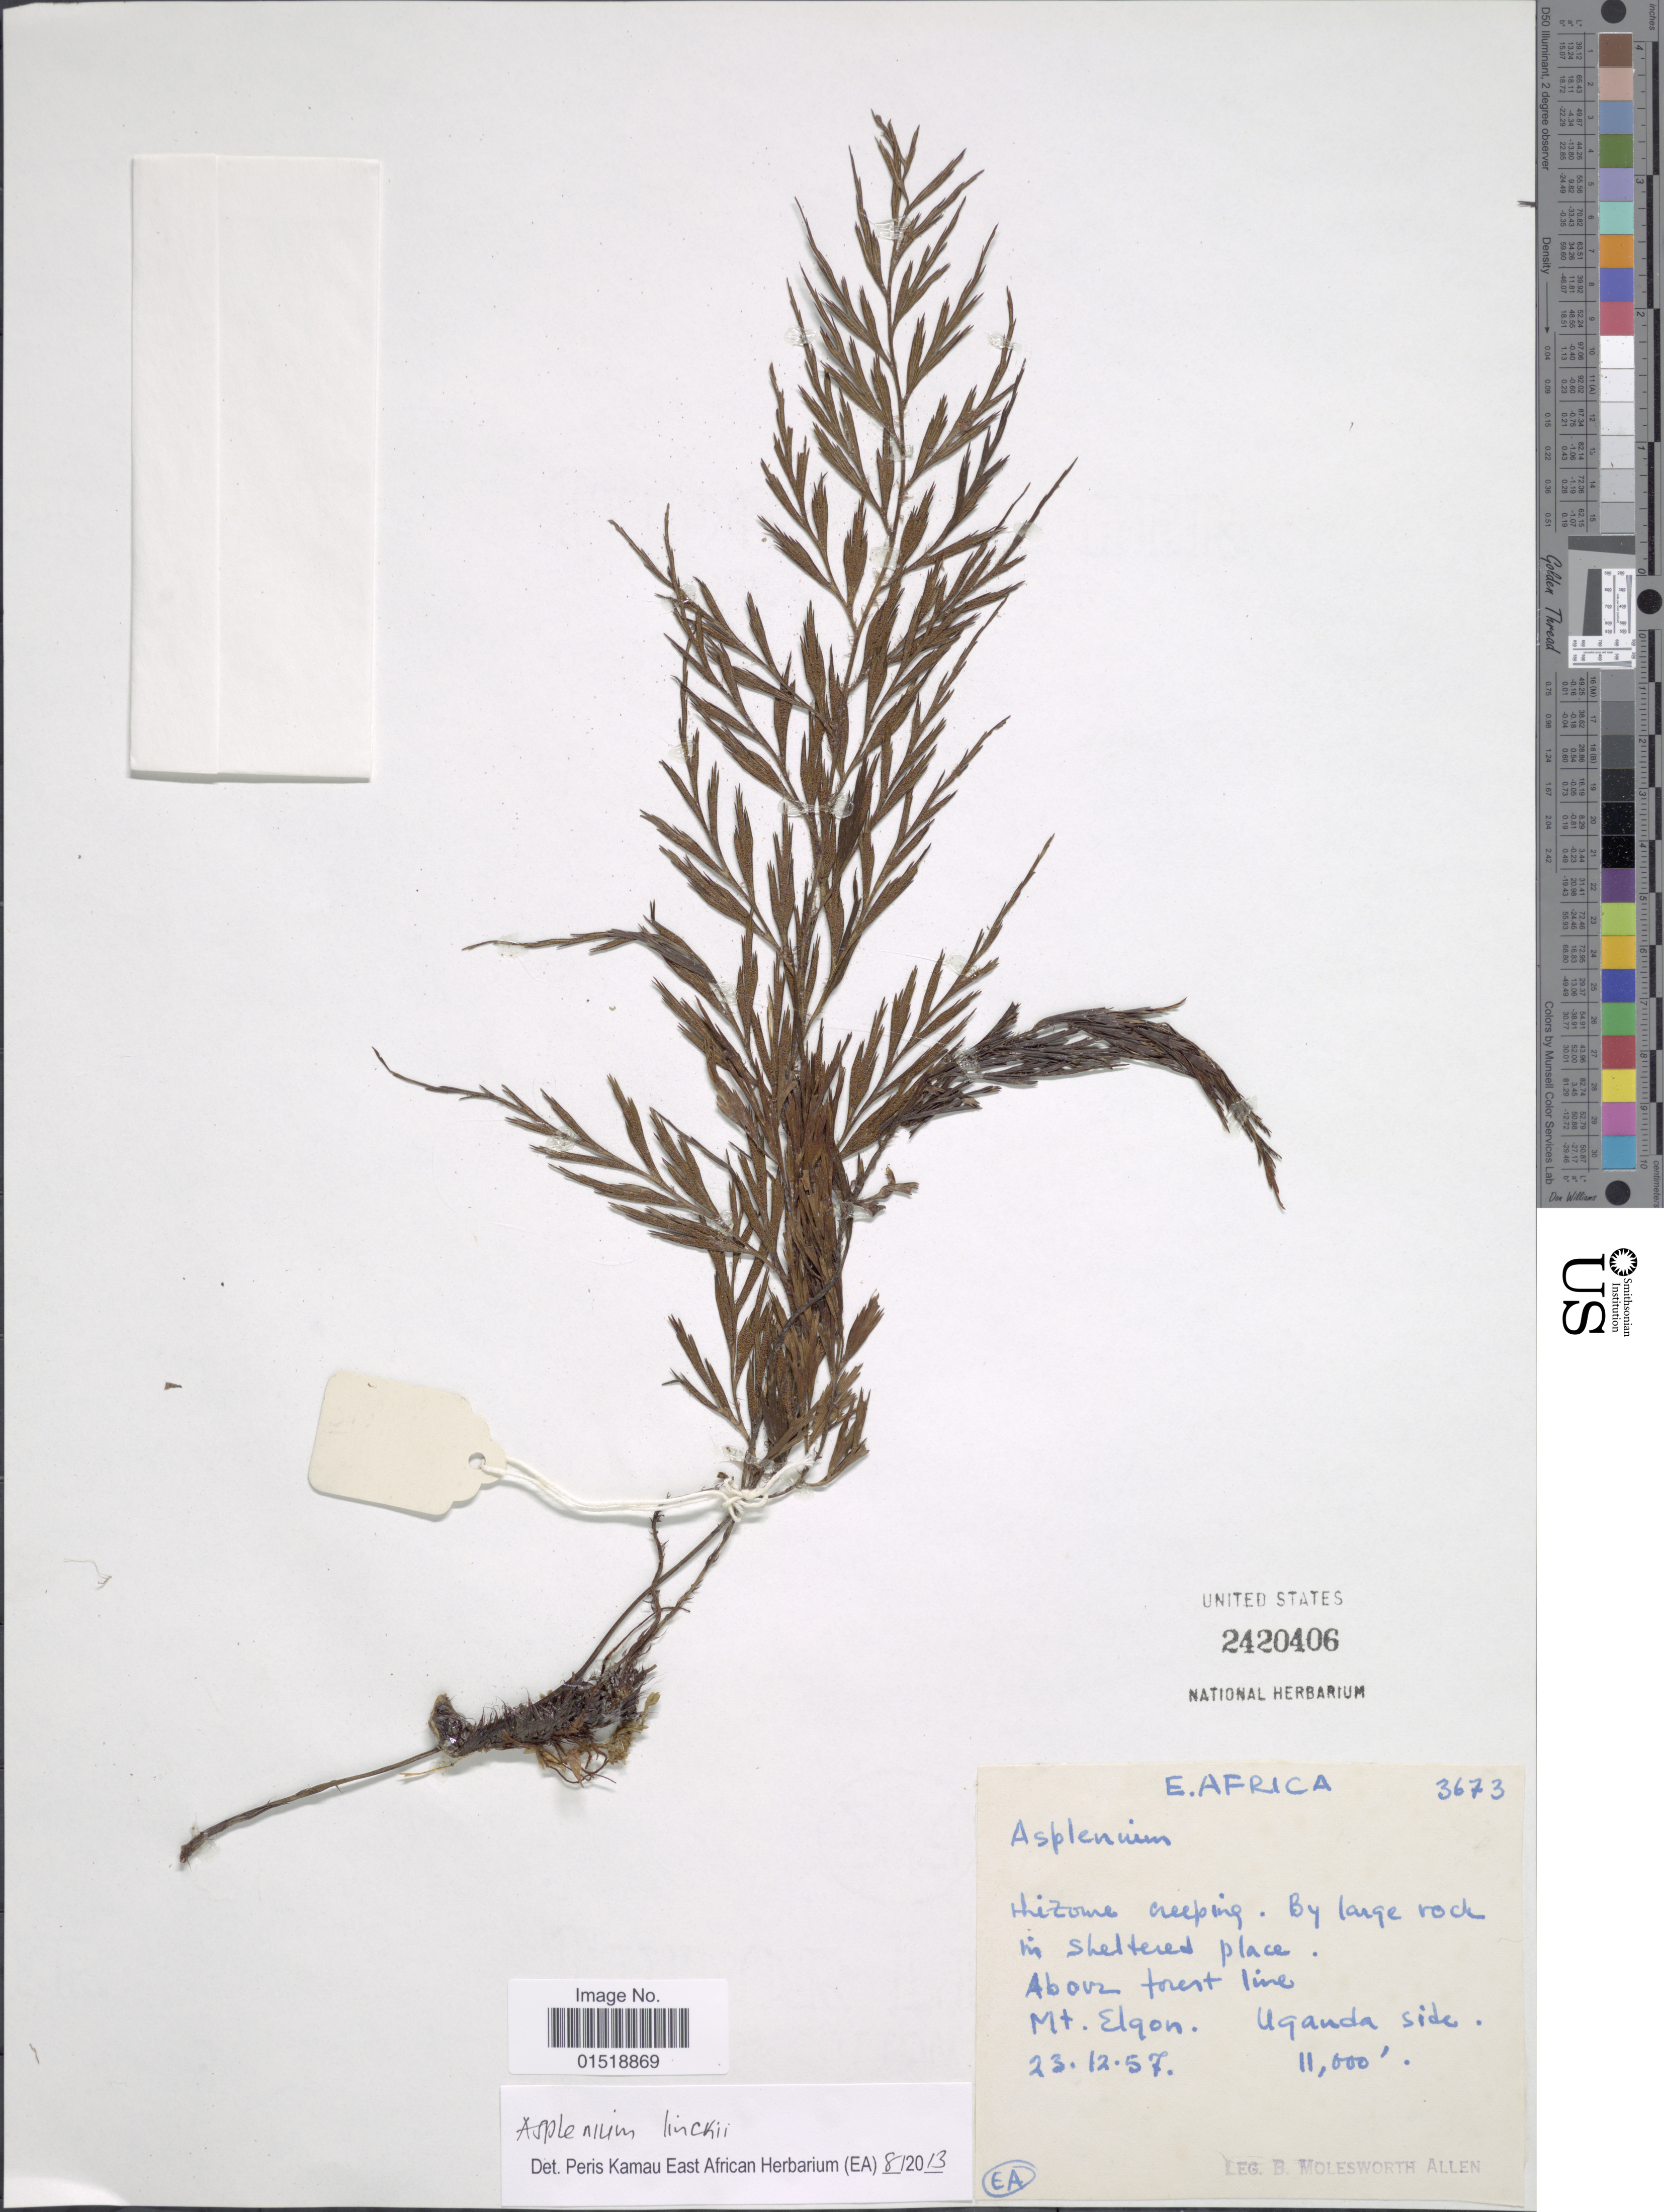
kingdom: Plantae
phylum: Tracheophyta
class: Polypodiopsida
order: Polypodiales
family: Aspleniaceae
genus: Asplenium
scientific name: Asplenium buettneri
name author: Hieron.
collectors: B. E. G. Molesworth-Allen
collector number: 3673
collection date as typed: Transcribed d/m/y: 23/12/57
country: Uganda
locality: Mt. Elgon. Uganda side.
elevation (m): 3353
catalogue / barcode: US 2420406